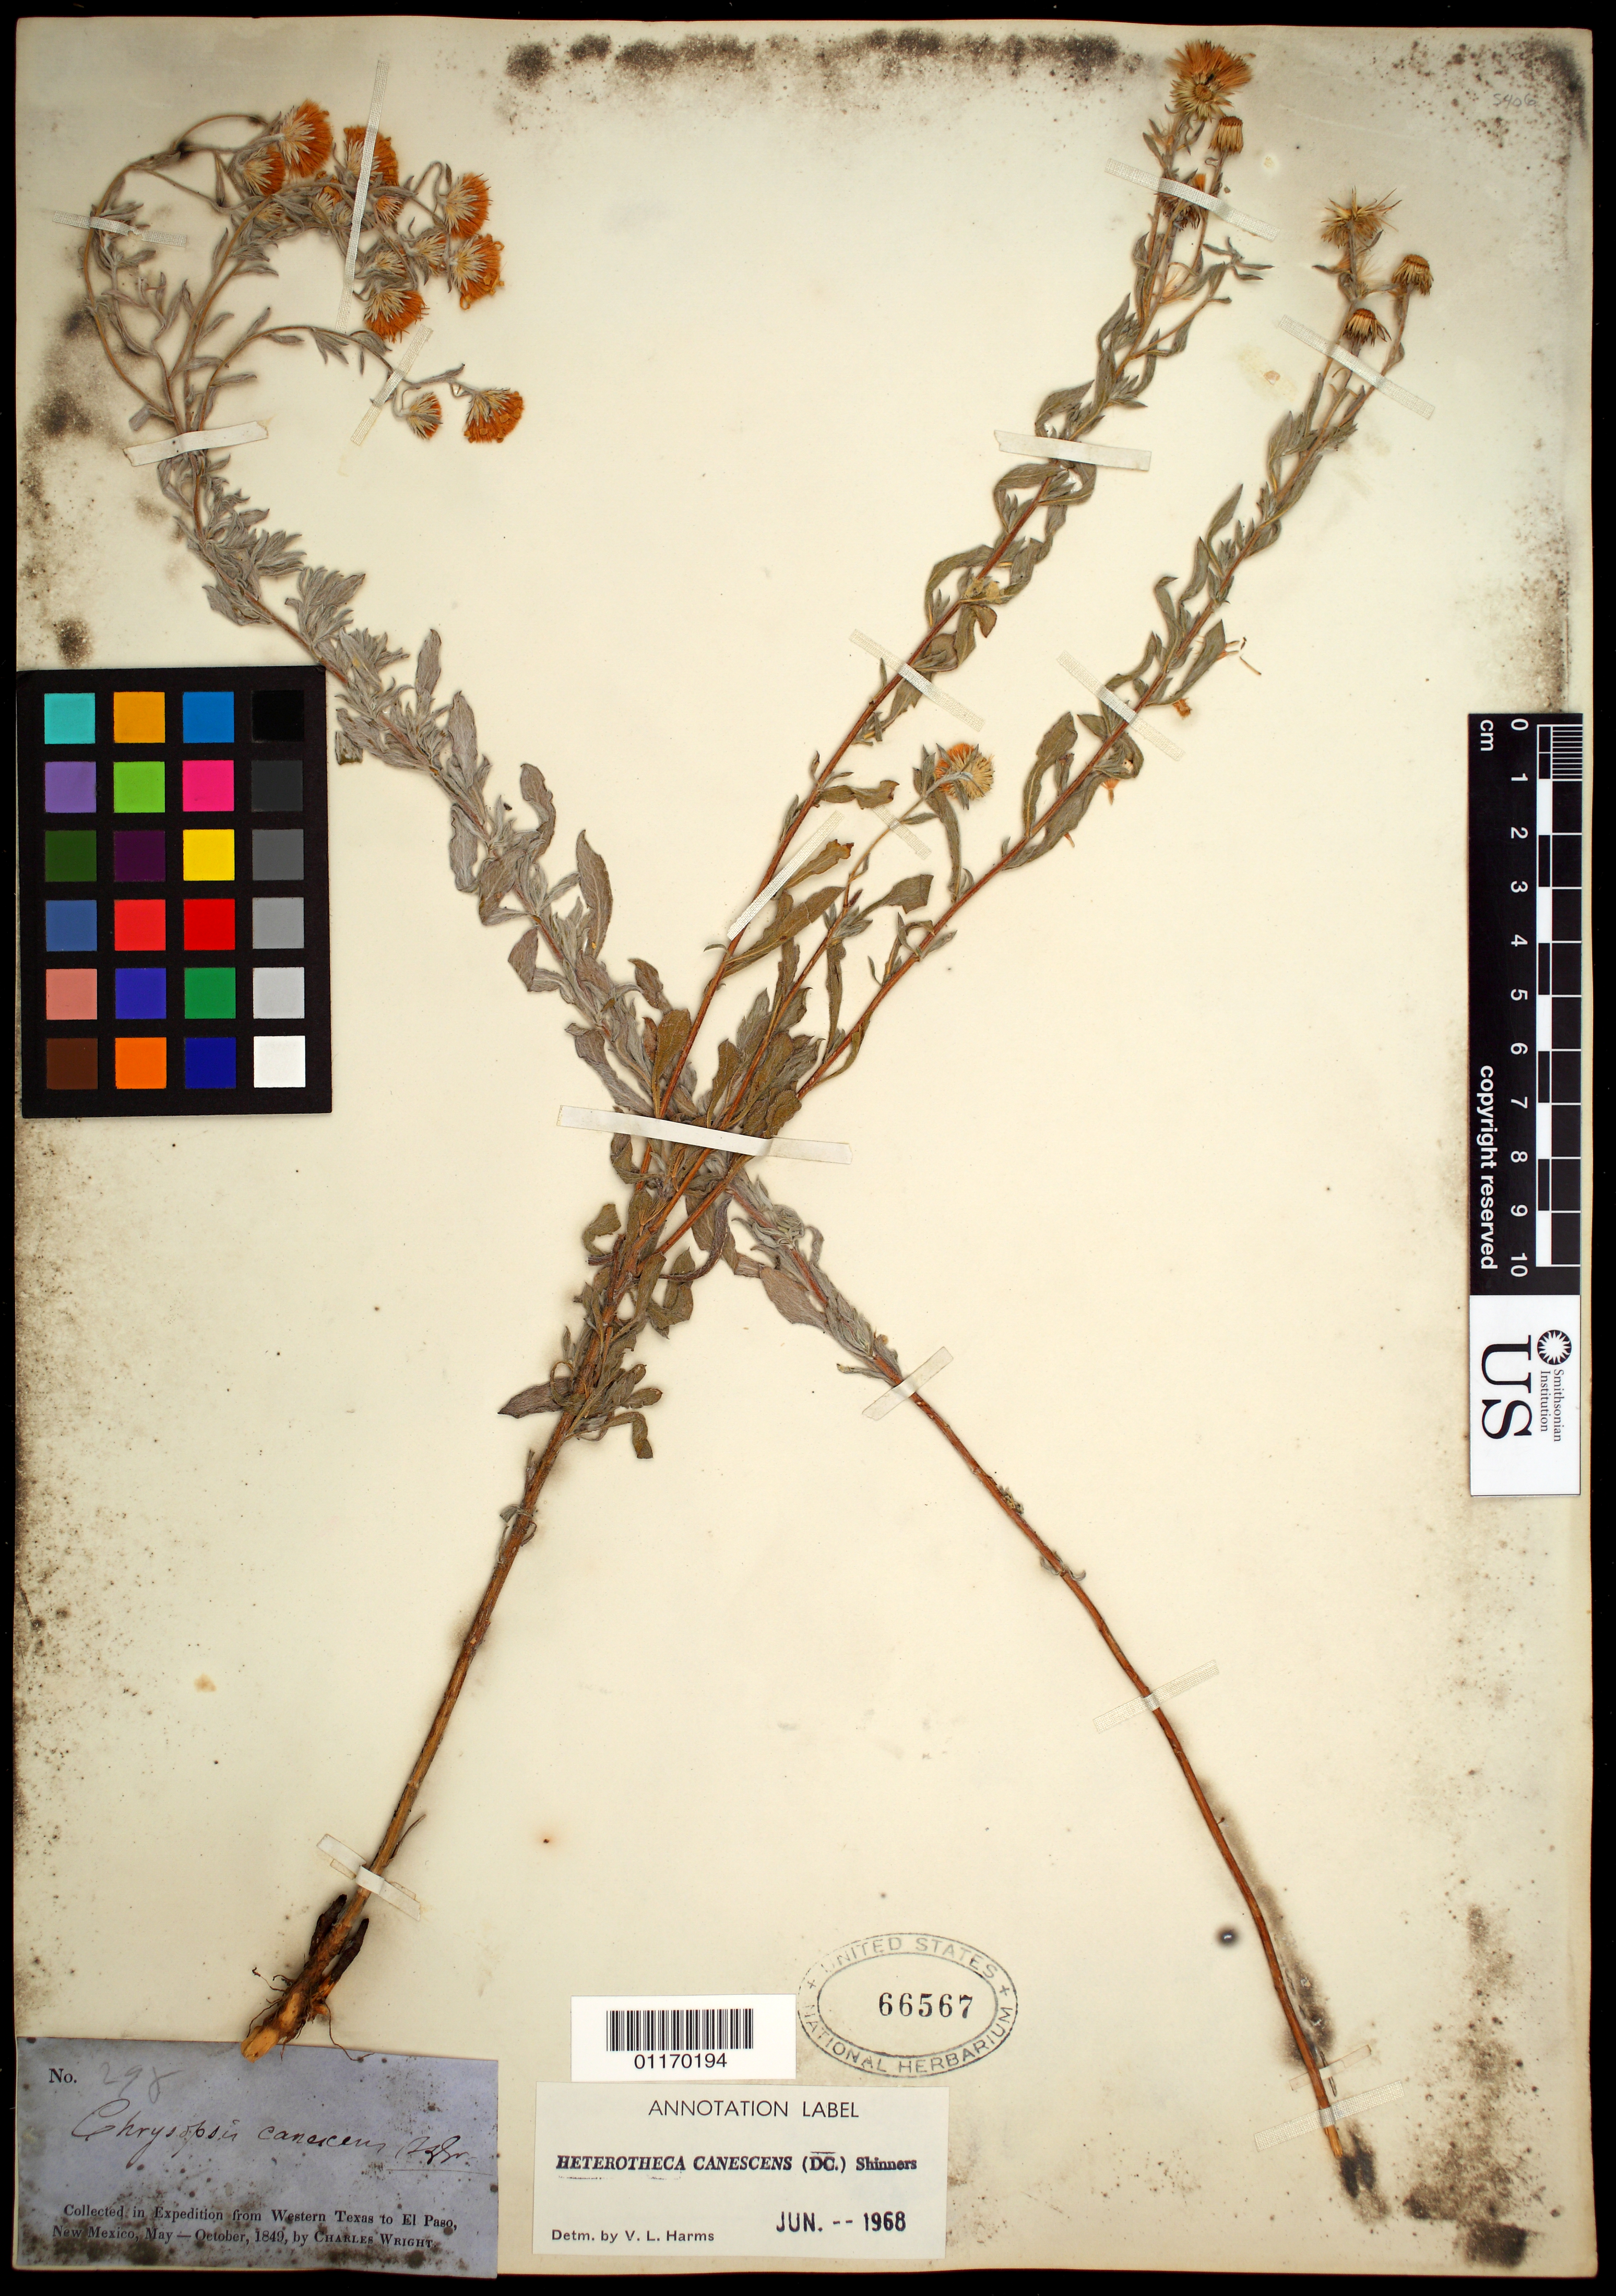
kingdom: Plantae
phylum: Tracheophyta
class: Magnoliopsida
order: Asterales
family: Asteraceae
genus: Heterotheca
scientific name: Heterotheca canescens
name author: (DC.) Shinners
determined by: Harms, V. L.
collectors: C. Wright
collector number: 298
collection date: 1849-05/1849-10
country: United States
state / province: New Mexico / Texas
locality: from Western Texas to El Paso, New Mexico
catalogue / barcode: US 66567